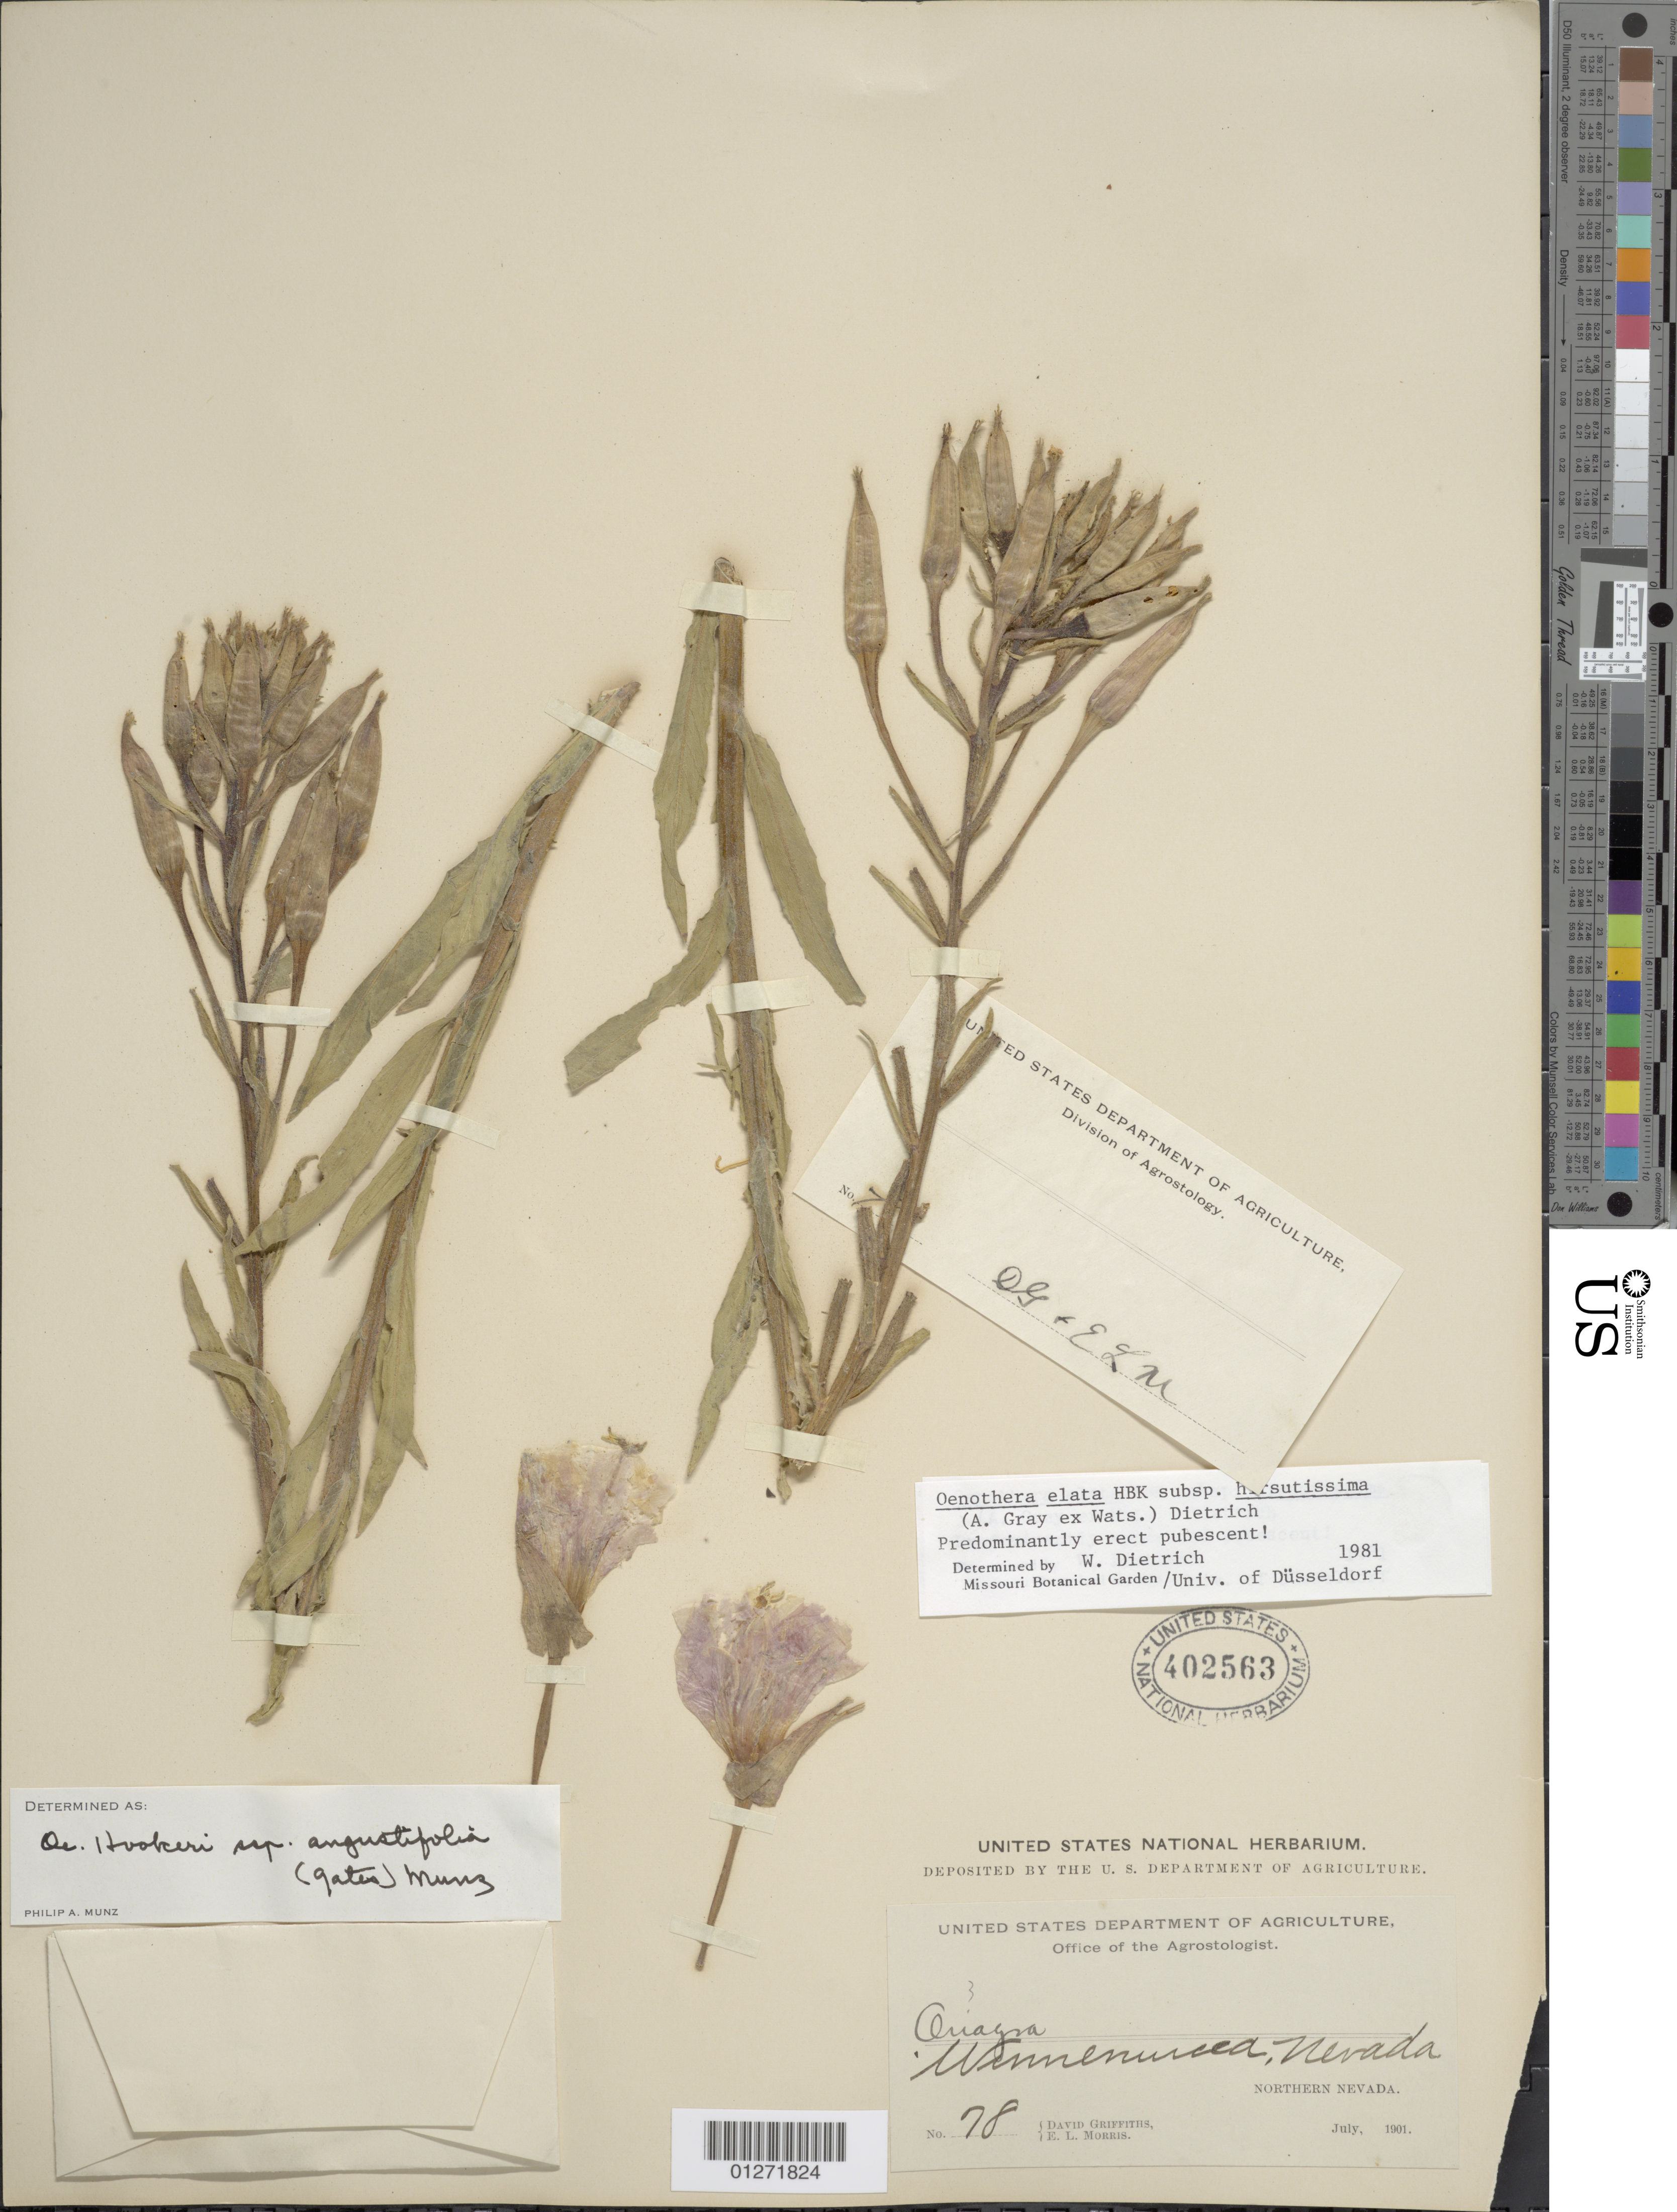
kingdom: Plantae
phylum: Tracheophyta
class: Magnoliopsida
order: Myrtales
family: Onagraceae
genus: Oenothera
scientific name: Oenothera elata subsp. hirsutissima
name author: (A. Gray ex S. Watson) W. Dietr.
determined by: Dietrich, W.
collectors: D. Griffiths & E. L. Morris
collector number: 78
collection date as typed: Jul 1901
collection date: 1901-07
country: United States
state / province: Nevada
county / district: Washoe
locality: Winnamucca, northern Nevada.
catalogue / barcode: US 402563